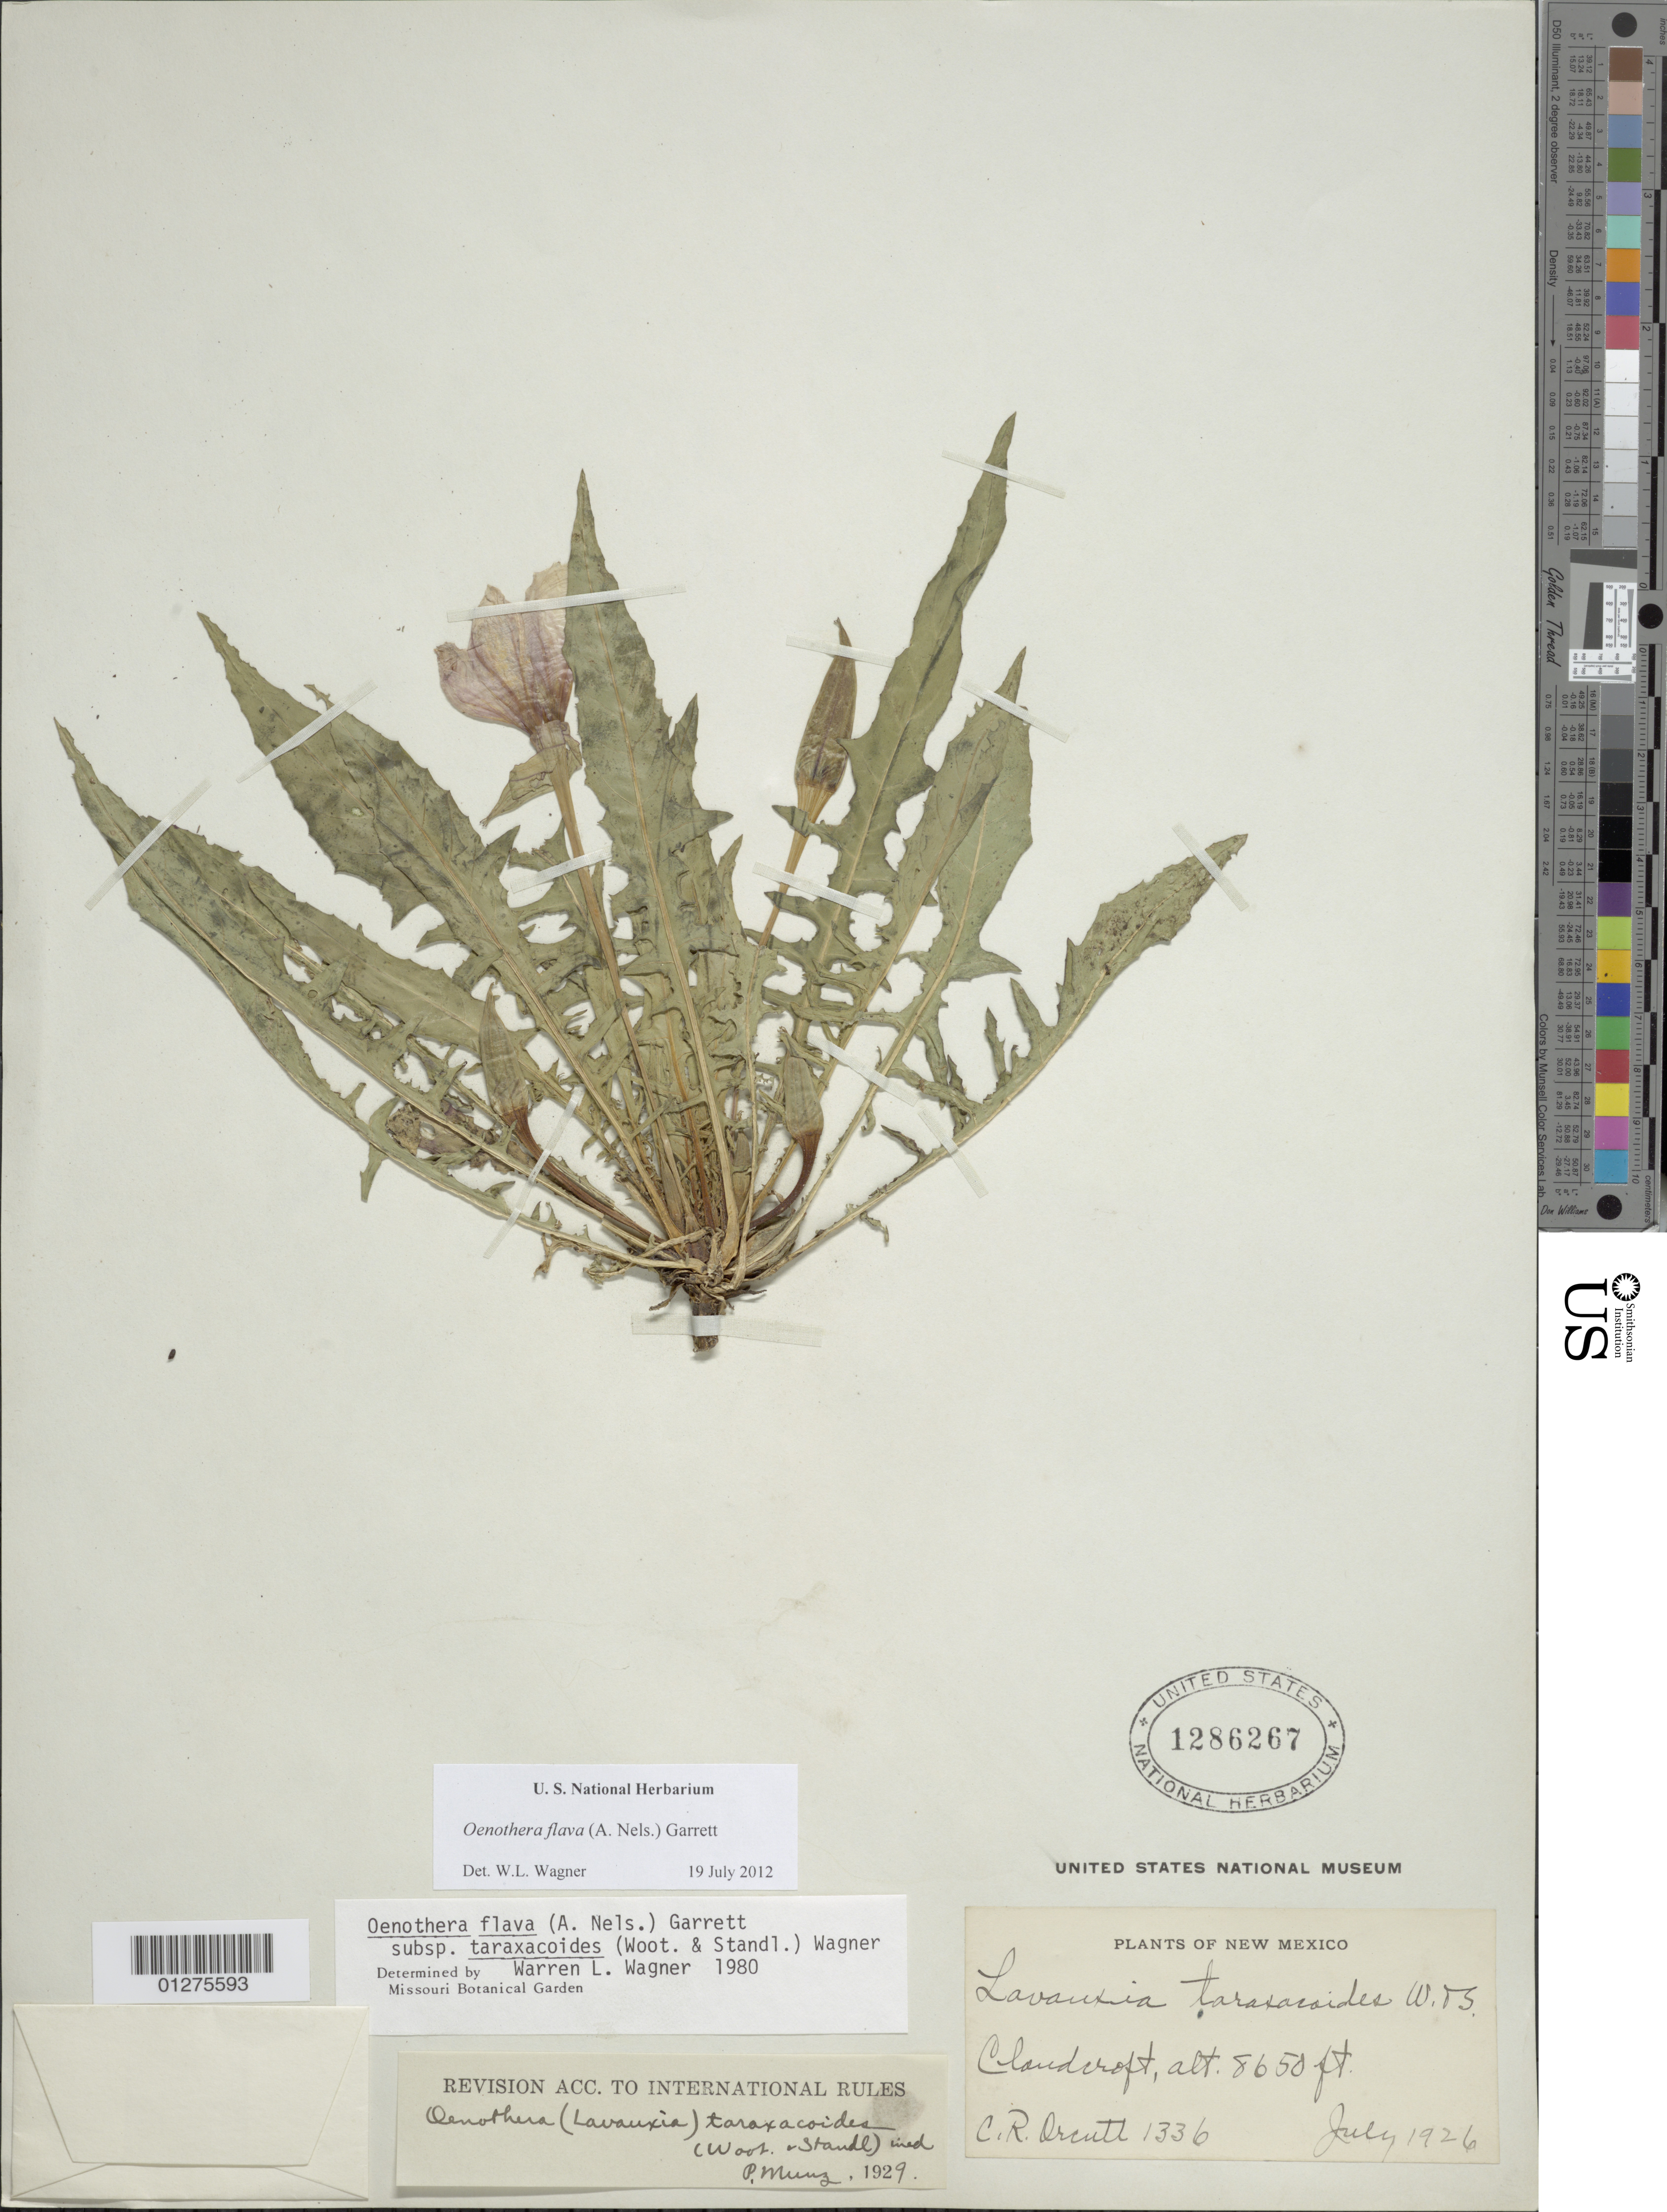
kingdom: Plantae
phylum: Tracheophyta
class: Magnoliopsida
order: Myrtales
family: Onagraceae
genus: Oenothera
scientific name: Oenothera flava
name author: (A. Nelson) Garrett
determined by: Wagner, W. L., (BOT), Smithsonian Institution - National Museum of Natural History (UNITED STATES)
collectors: C. R. Orcutt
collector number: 1336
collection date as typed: Jul 1926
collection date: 1926-07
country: United States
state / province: New Mexico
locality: Cloudcroft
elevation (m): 2637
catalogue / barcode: US 1286267